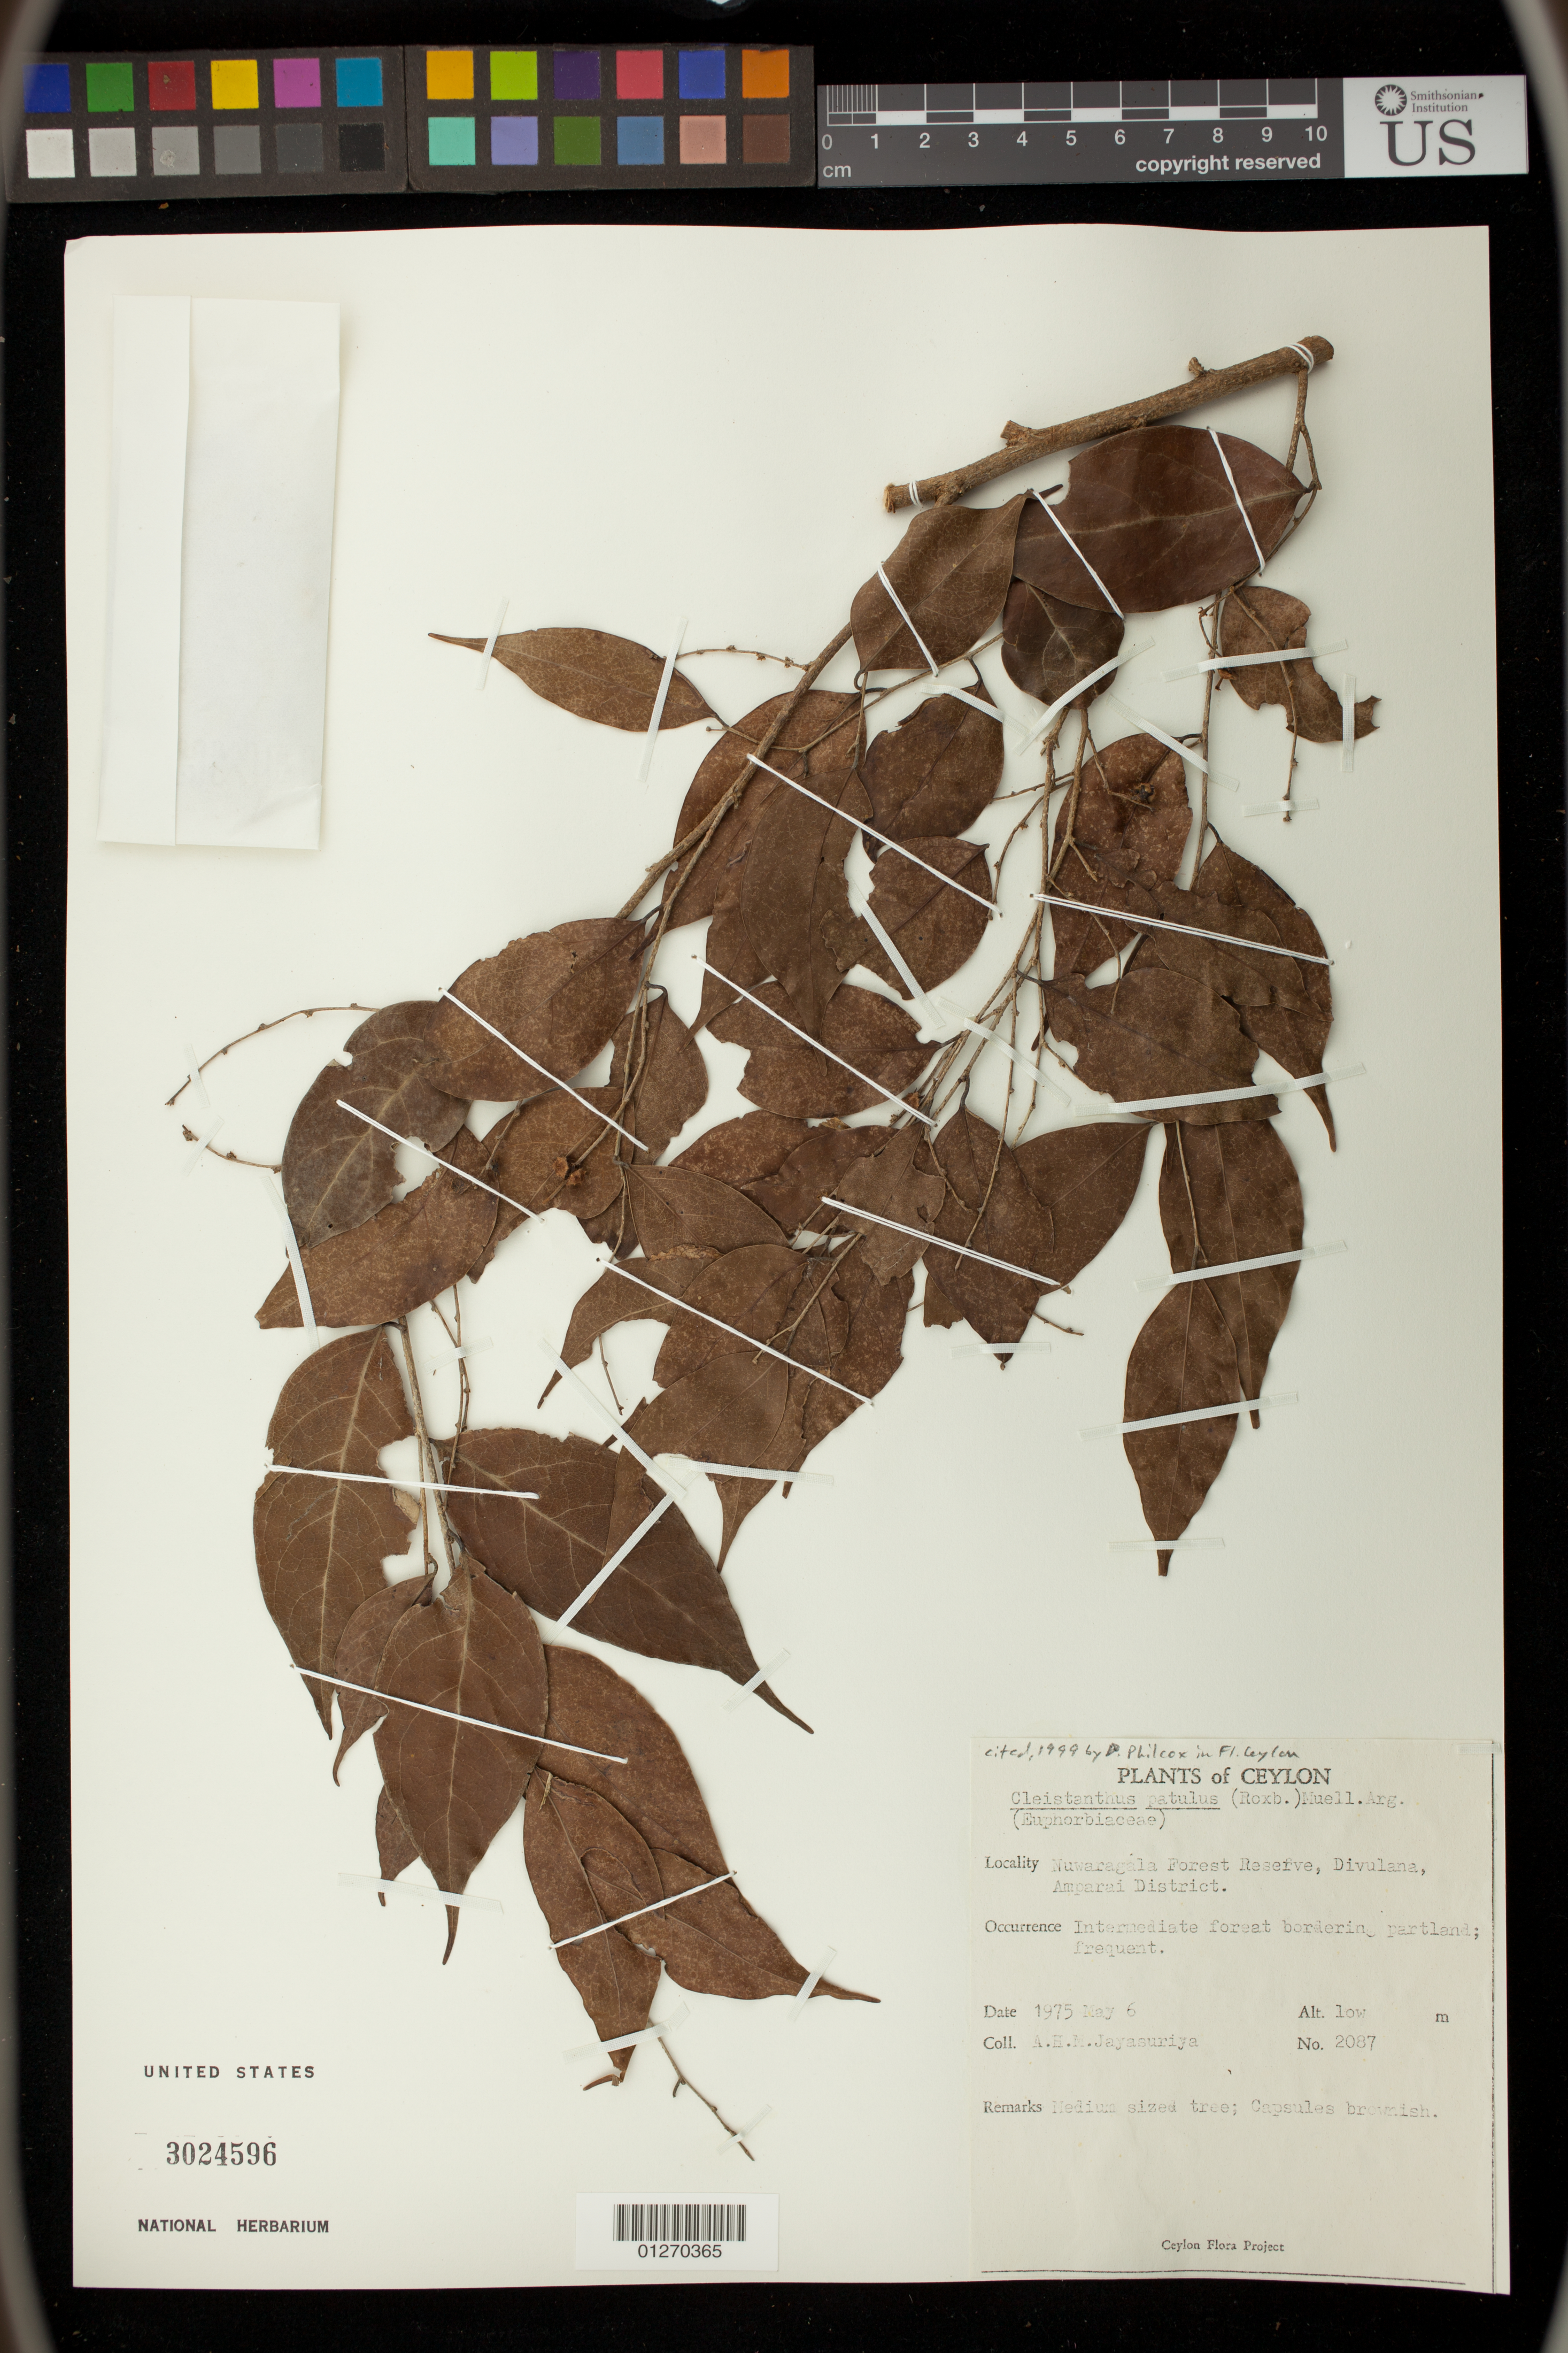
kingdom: Plantae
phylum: Tracheophyta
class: Magnoliopsida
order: Malpighiales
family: Phyllanthaceae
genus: Cleistanthus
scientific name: Cleistanthus patulus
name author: (Roxb.) Müll. Arg.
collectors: A. H. Jayasuriya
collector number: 2087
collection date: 1975-05-06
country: Sri Lanka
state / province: North Central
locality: Nuwaragala Forest Reserve, Divulana, Amparai District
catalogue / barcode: US 3024596